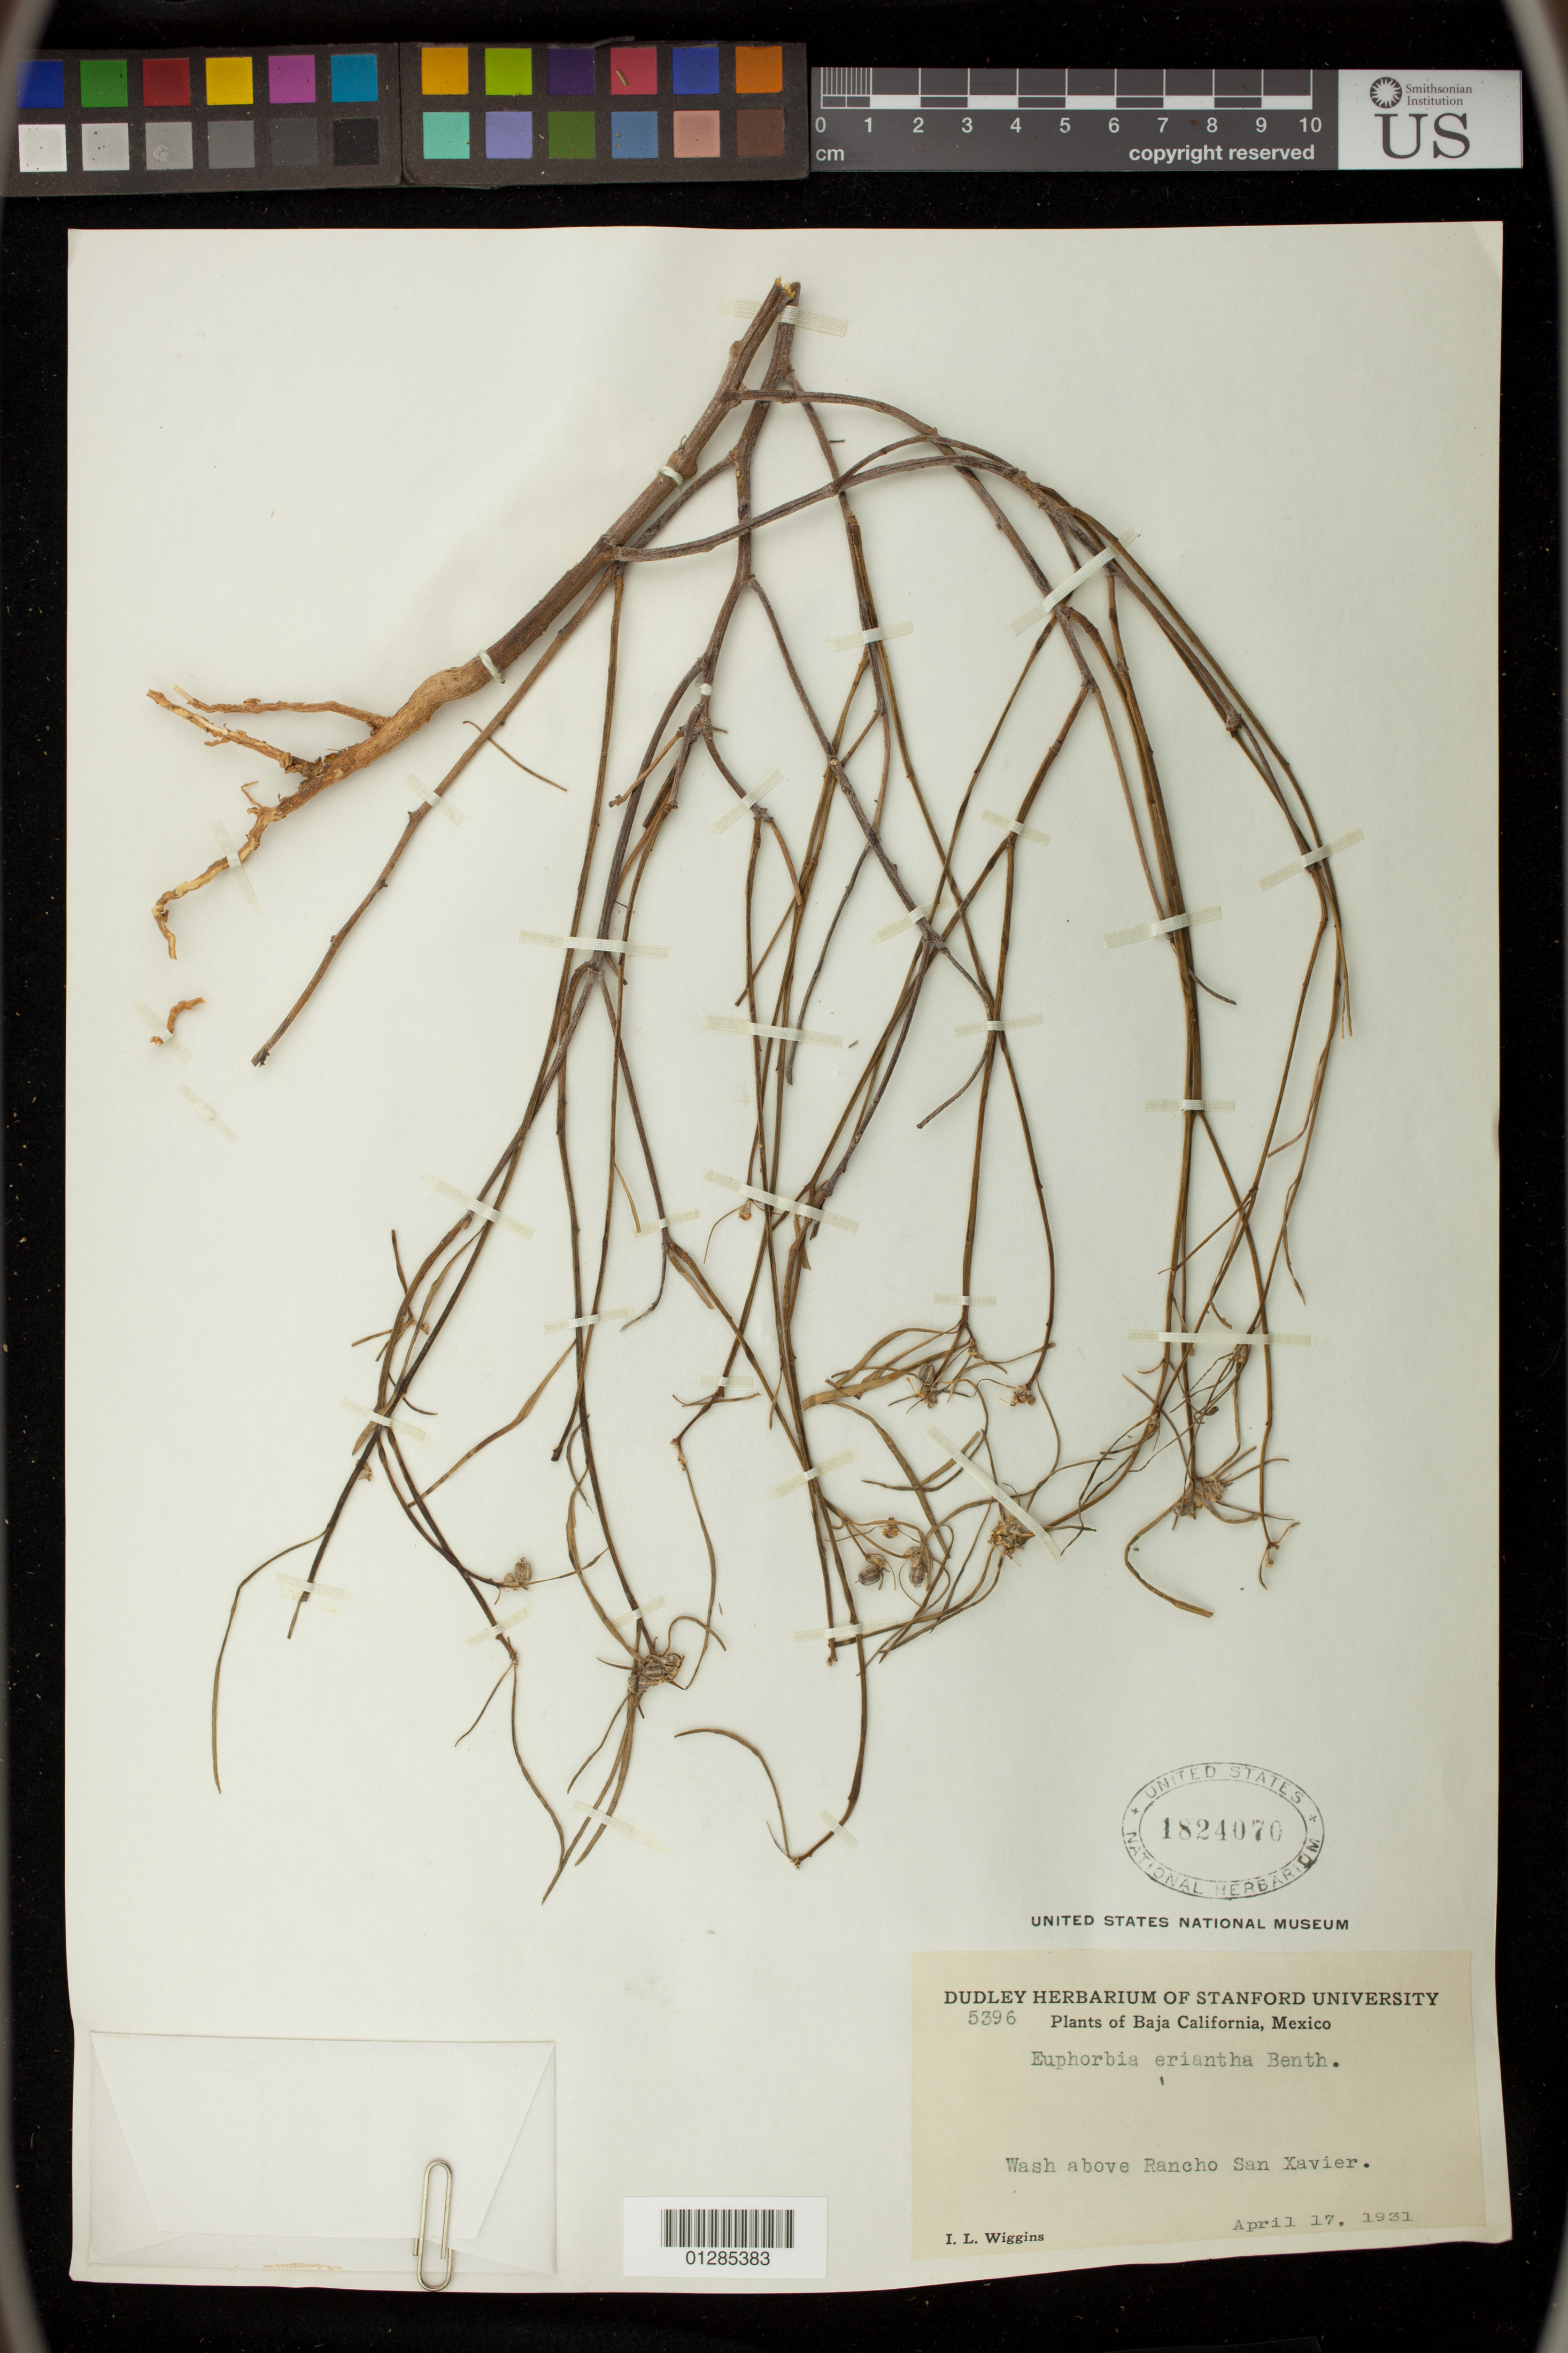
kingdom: Plantae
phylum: Tracheophyta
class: Magnoliopsida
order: Malpighiales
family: Euphorbiaceae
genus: Euphorbia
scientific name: Euphorbia eriantha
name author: Benth.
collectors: I. L. Wiggins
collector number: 5396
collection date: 1931-04-17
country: Mexico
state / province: Baja California Norte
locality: Wash above Rancho San Xavier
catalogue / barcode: US 1824070